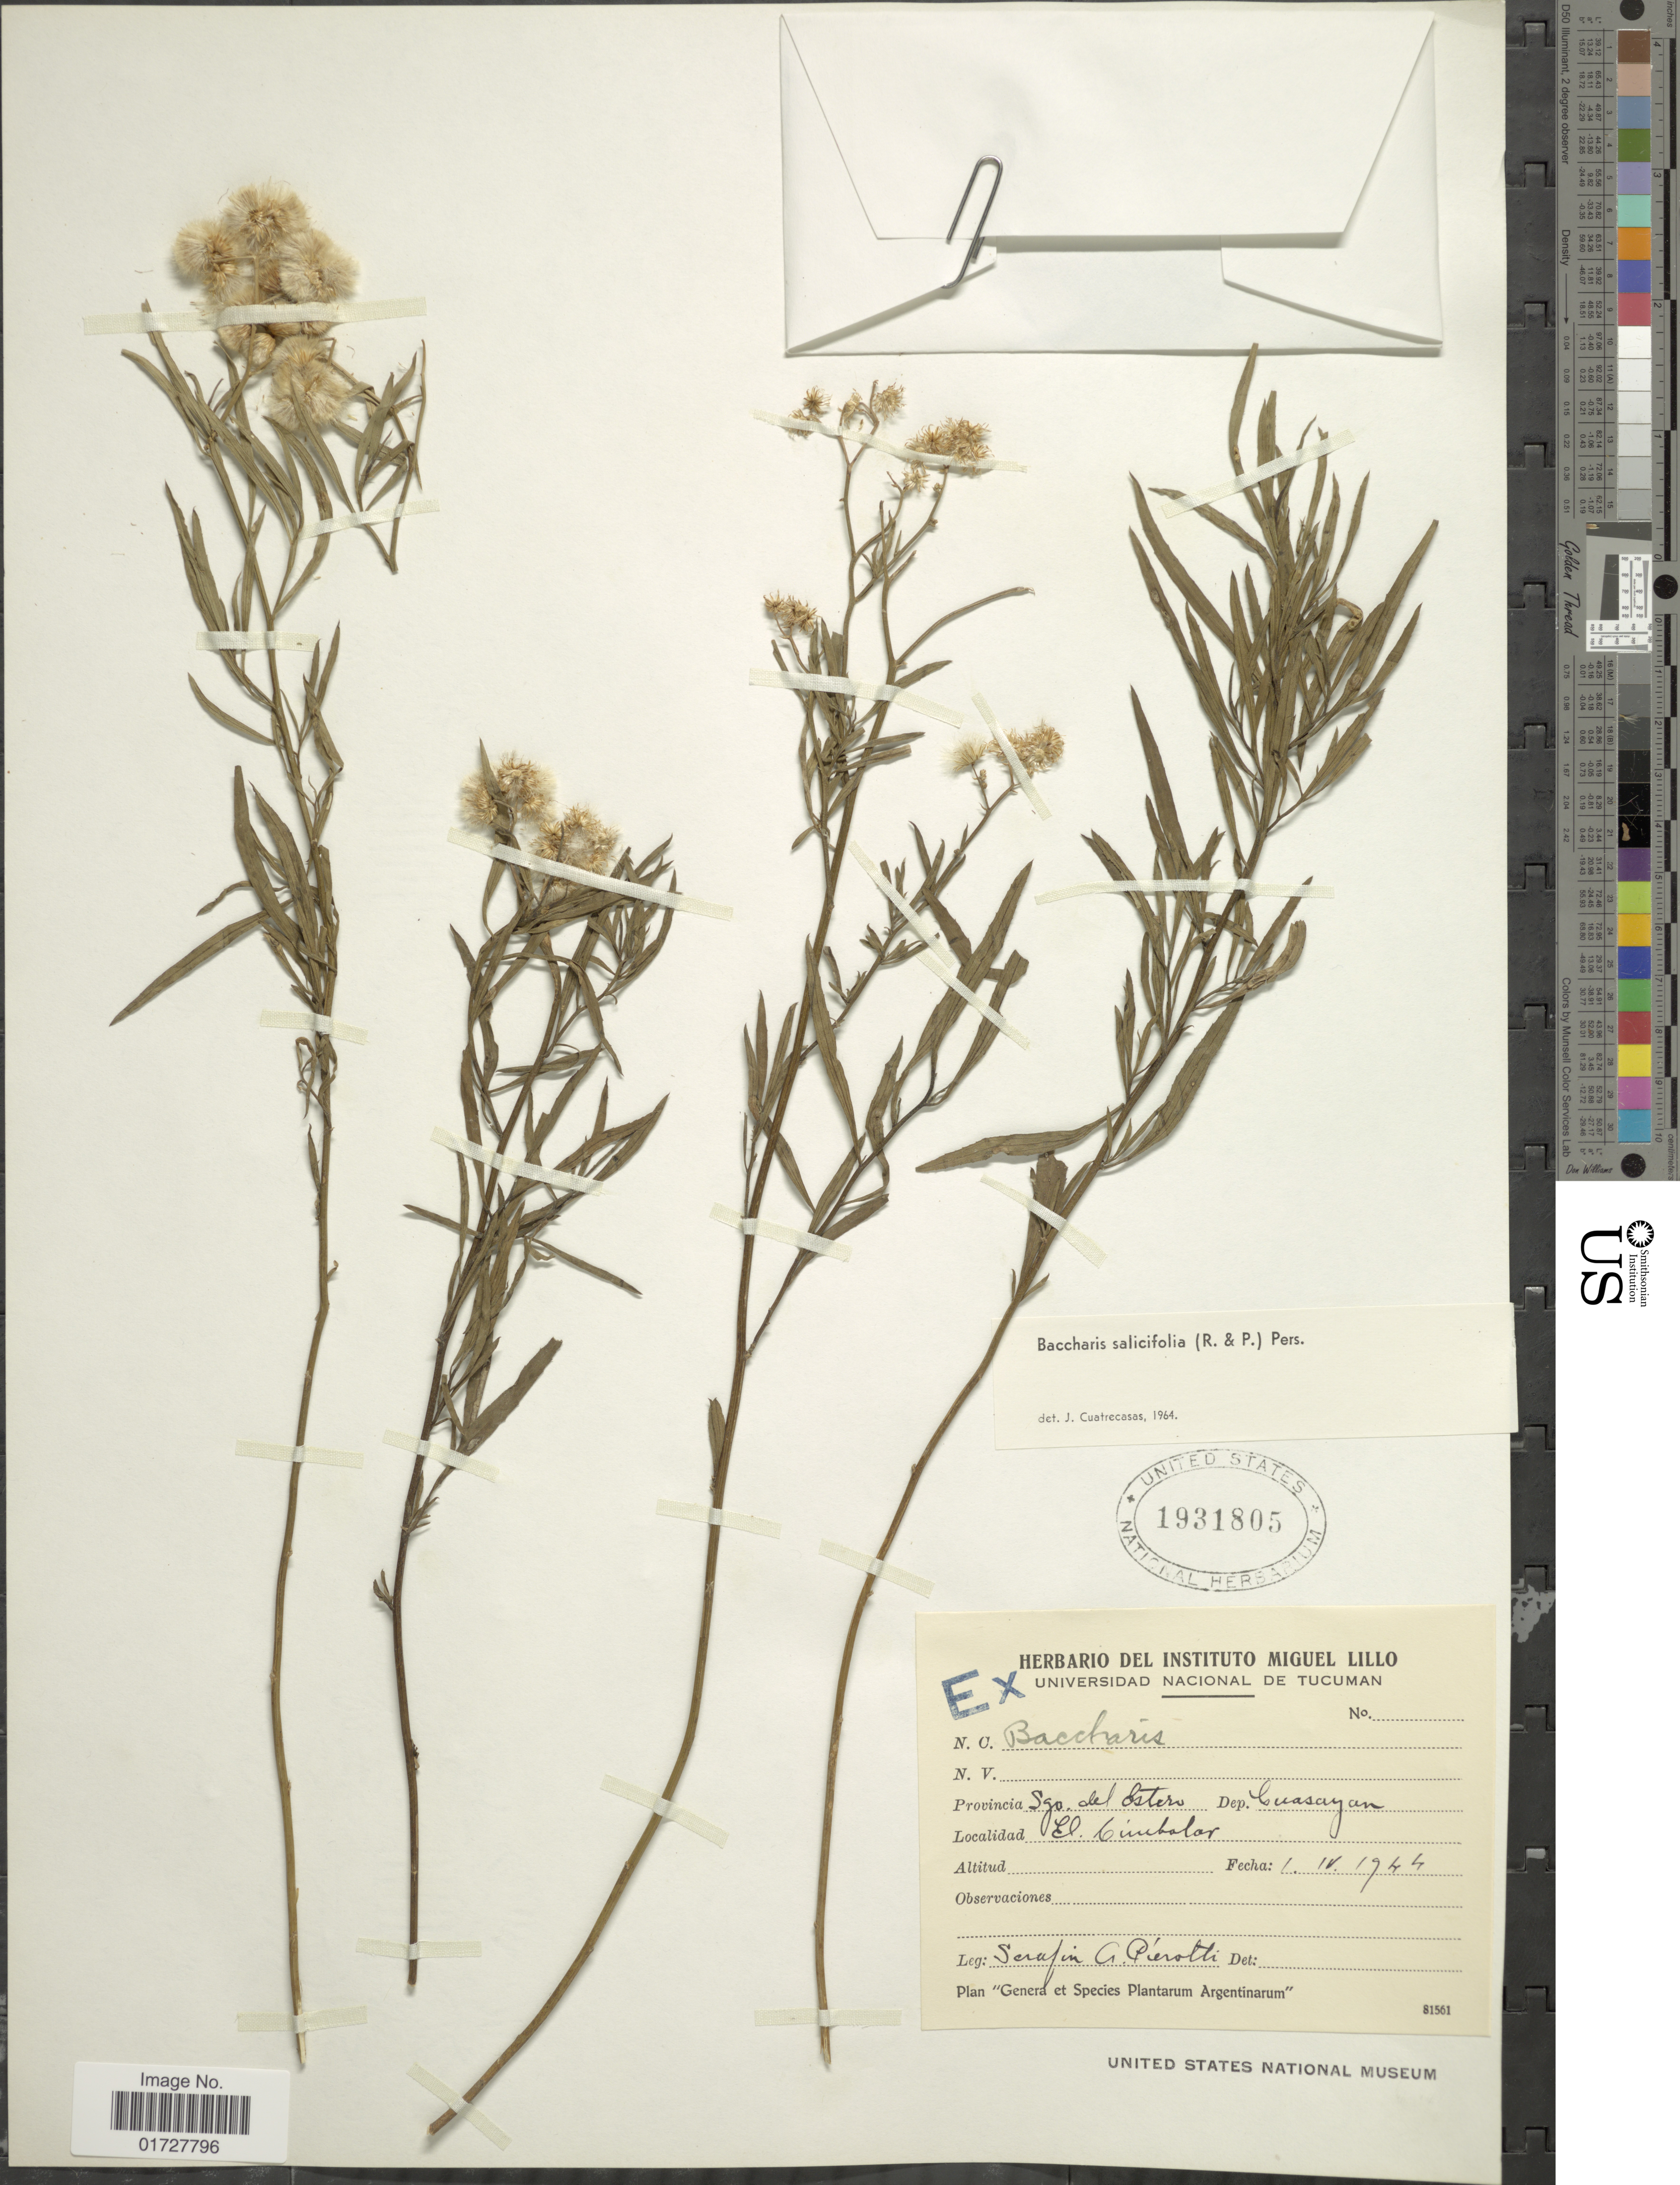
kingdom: Plantae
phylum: Tracheophyta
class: Magnoliopsida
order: Asterales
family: Asteraceae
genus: Baccharis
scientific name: Baccharis salicifolia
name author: (Ruiz & Pav.) Pers.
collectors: S. A. Pierotti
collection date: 1944-04-01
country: Argentina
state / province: Santiago del Estero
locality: Dep. Cuasayan, El Cimbalor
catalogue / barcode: US 1931805